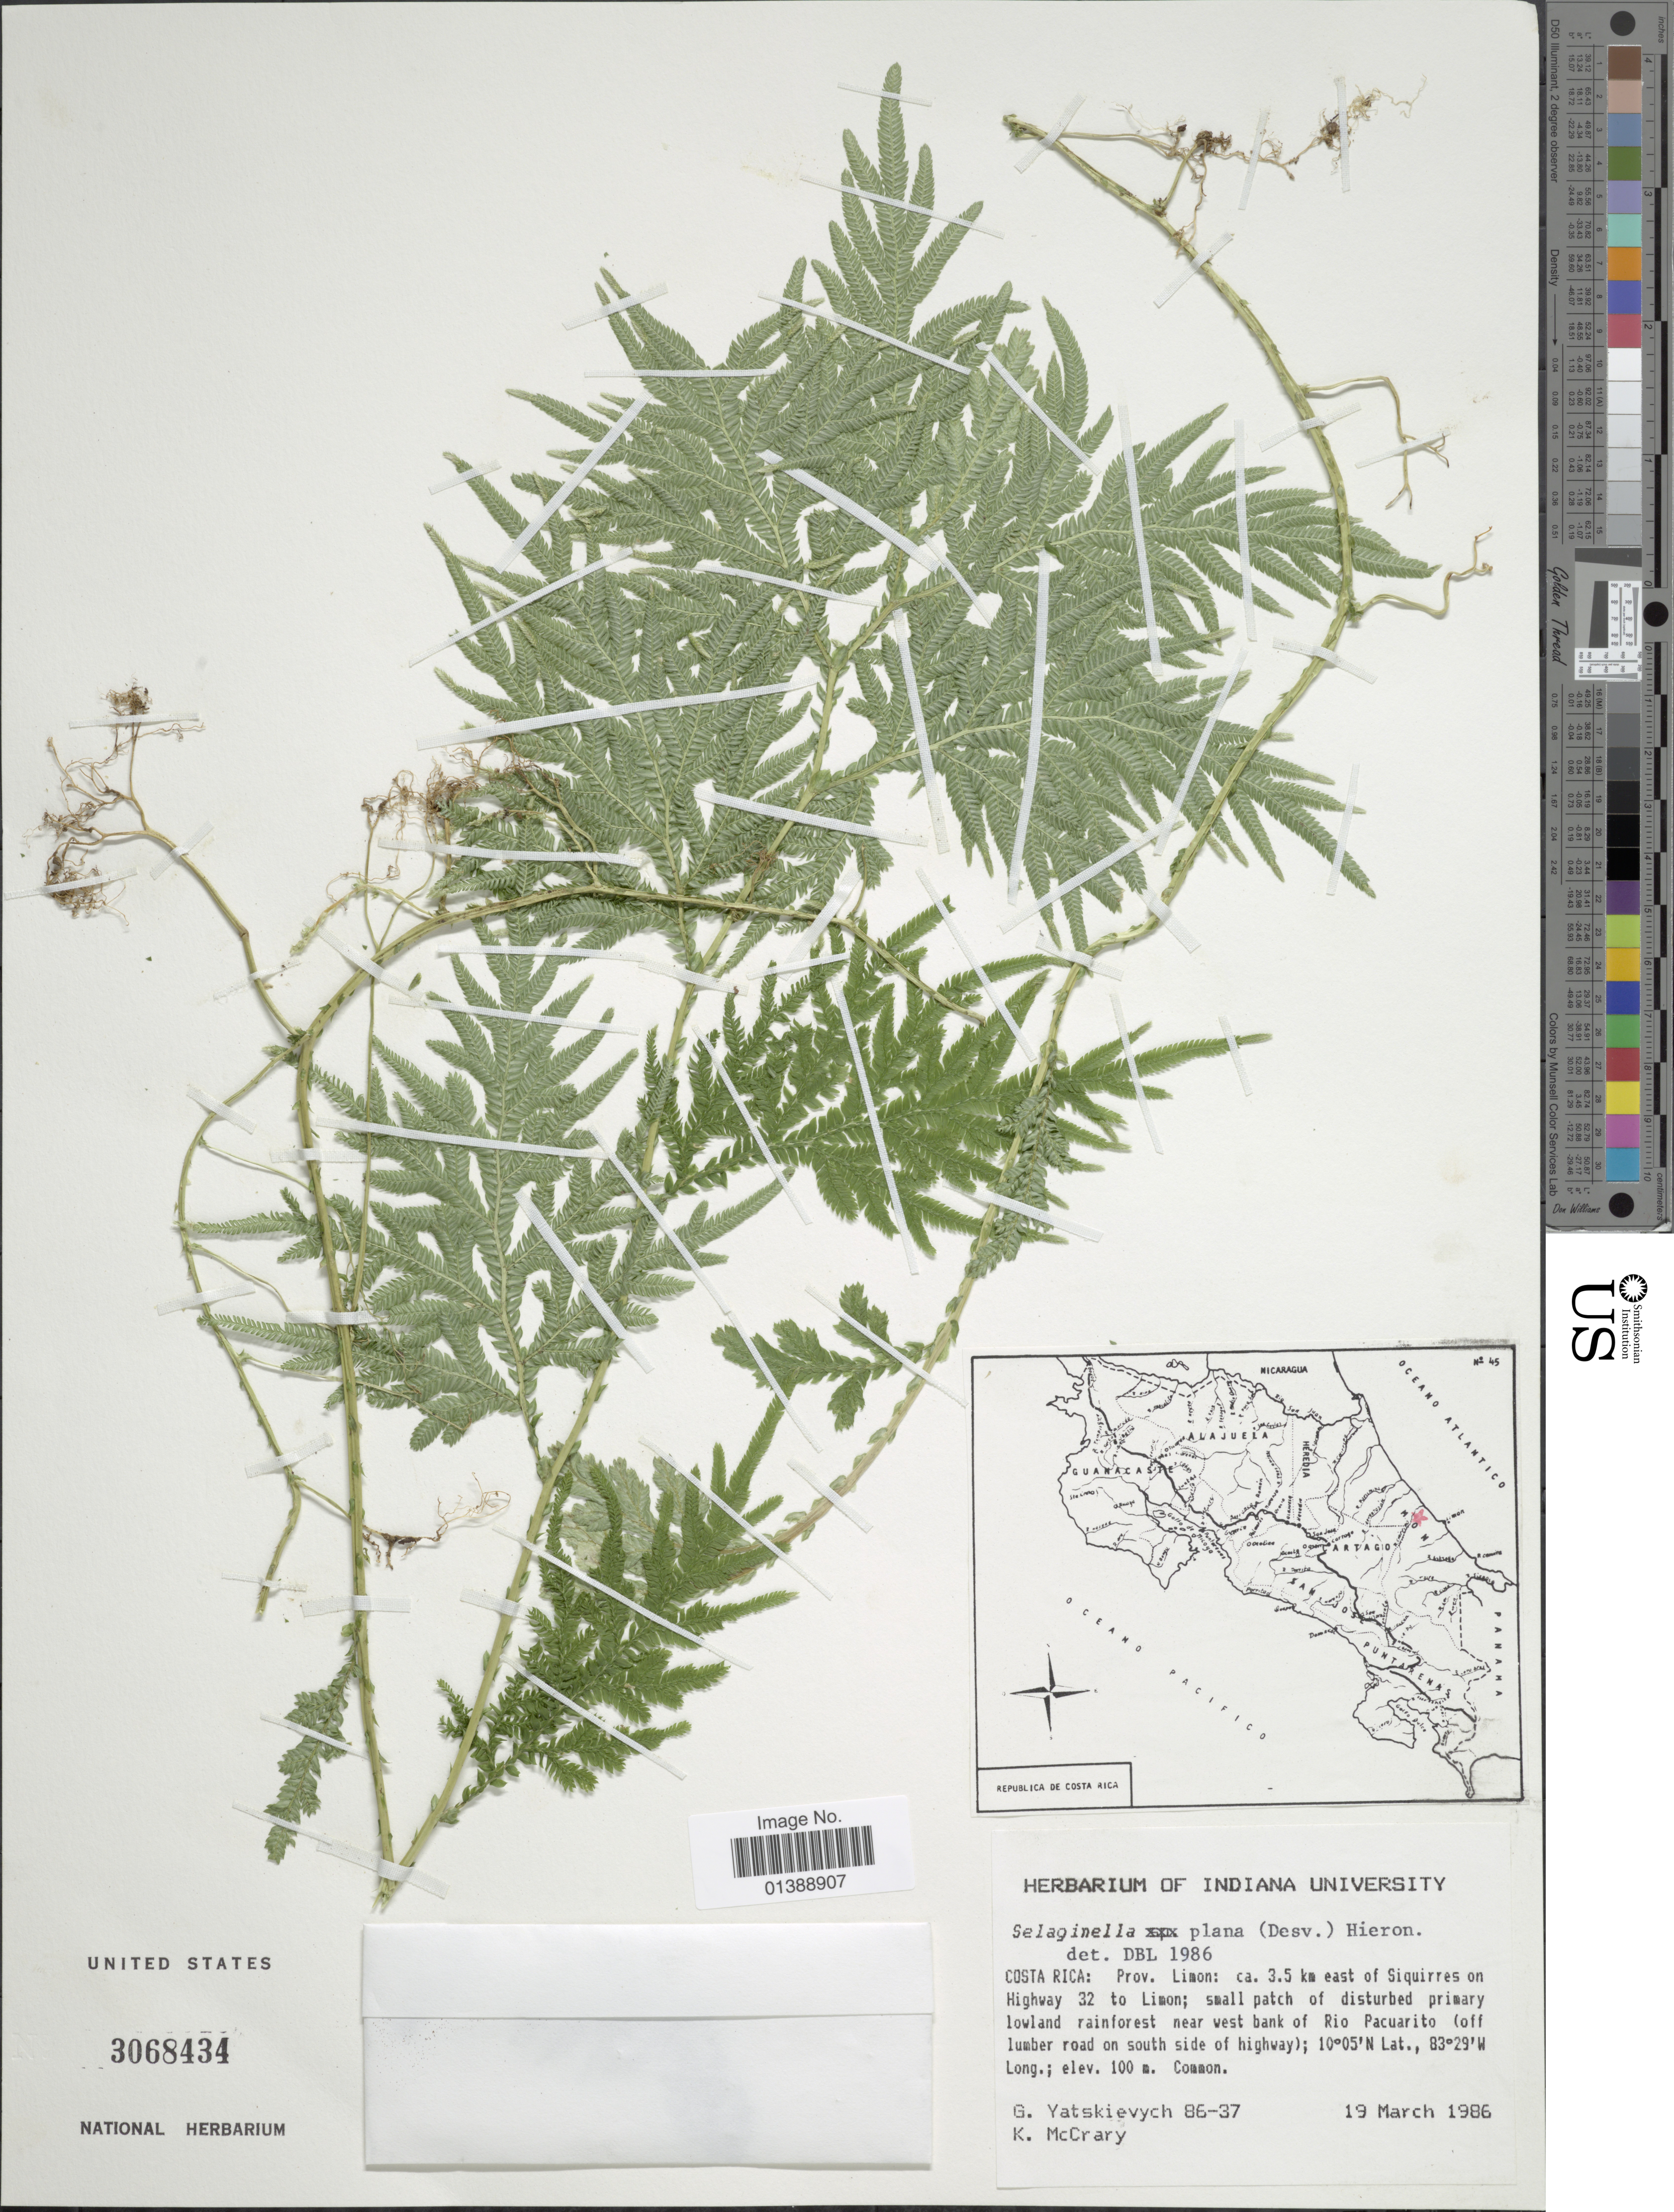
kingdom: Plantae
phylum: Tracheophyta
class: Lycopodiopsida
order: Selaginellales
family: Selaginellaceae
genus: Selaginella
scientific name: Selaginella plana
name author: (Desv. ex Poir.) Hieron.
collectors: G. Yatskievych & K. McCray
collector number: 86-37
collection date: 1986-03-19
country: Costa Rica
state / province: Limón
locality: Ca 3.5 km east of Siquirres on Highway 32 to Limon, near West bank of Rio Pacuarito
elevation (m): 100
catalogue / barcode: US 3068434